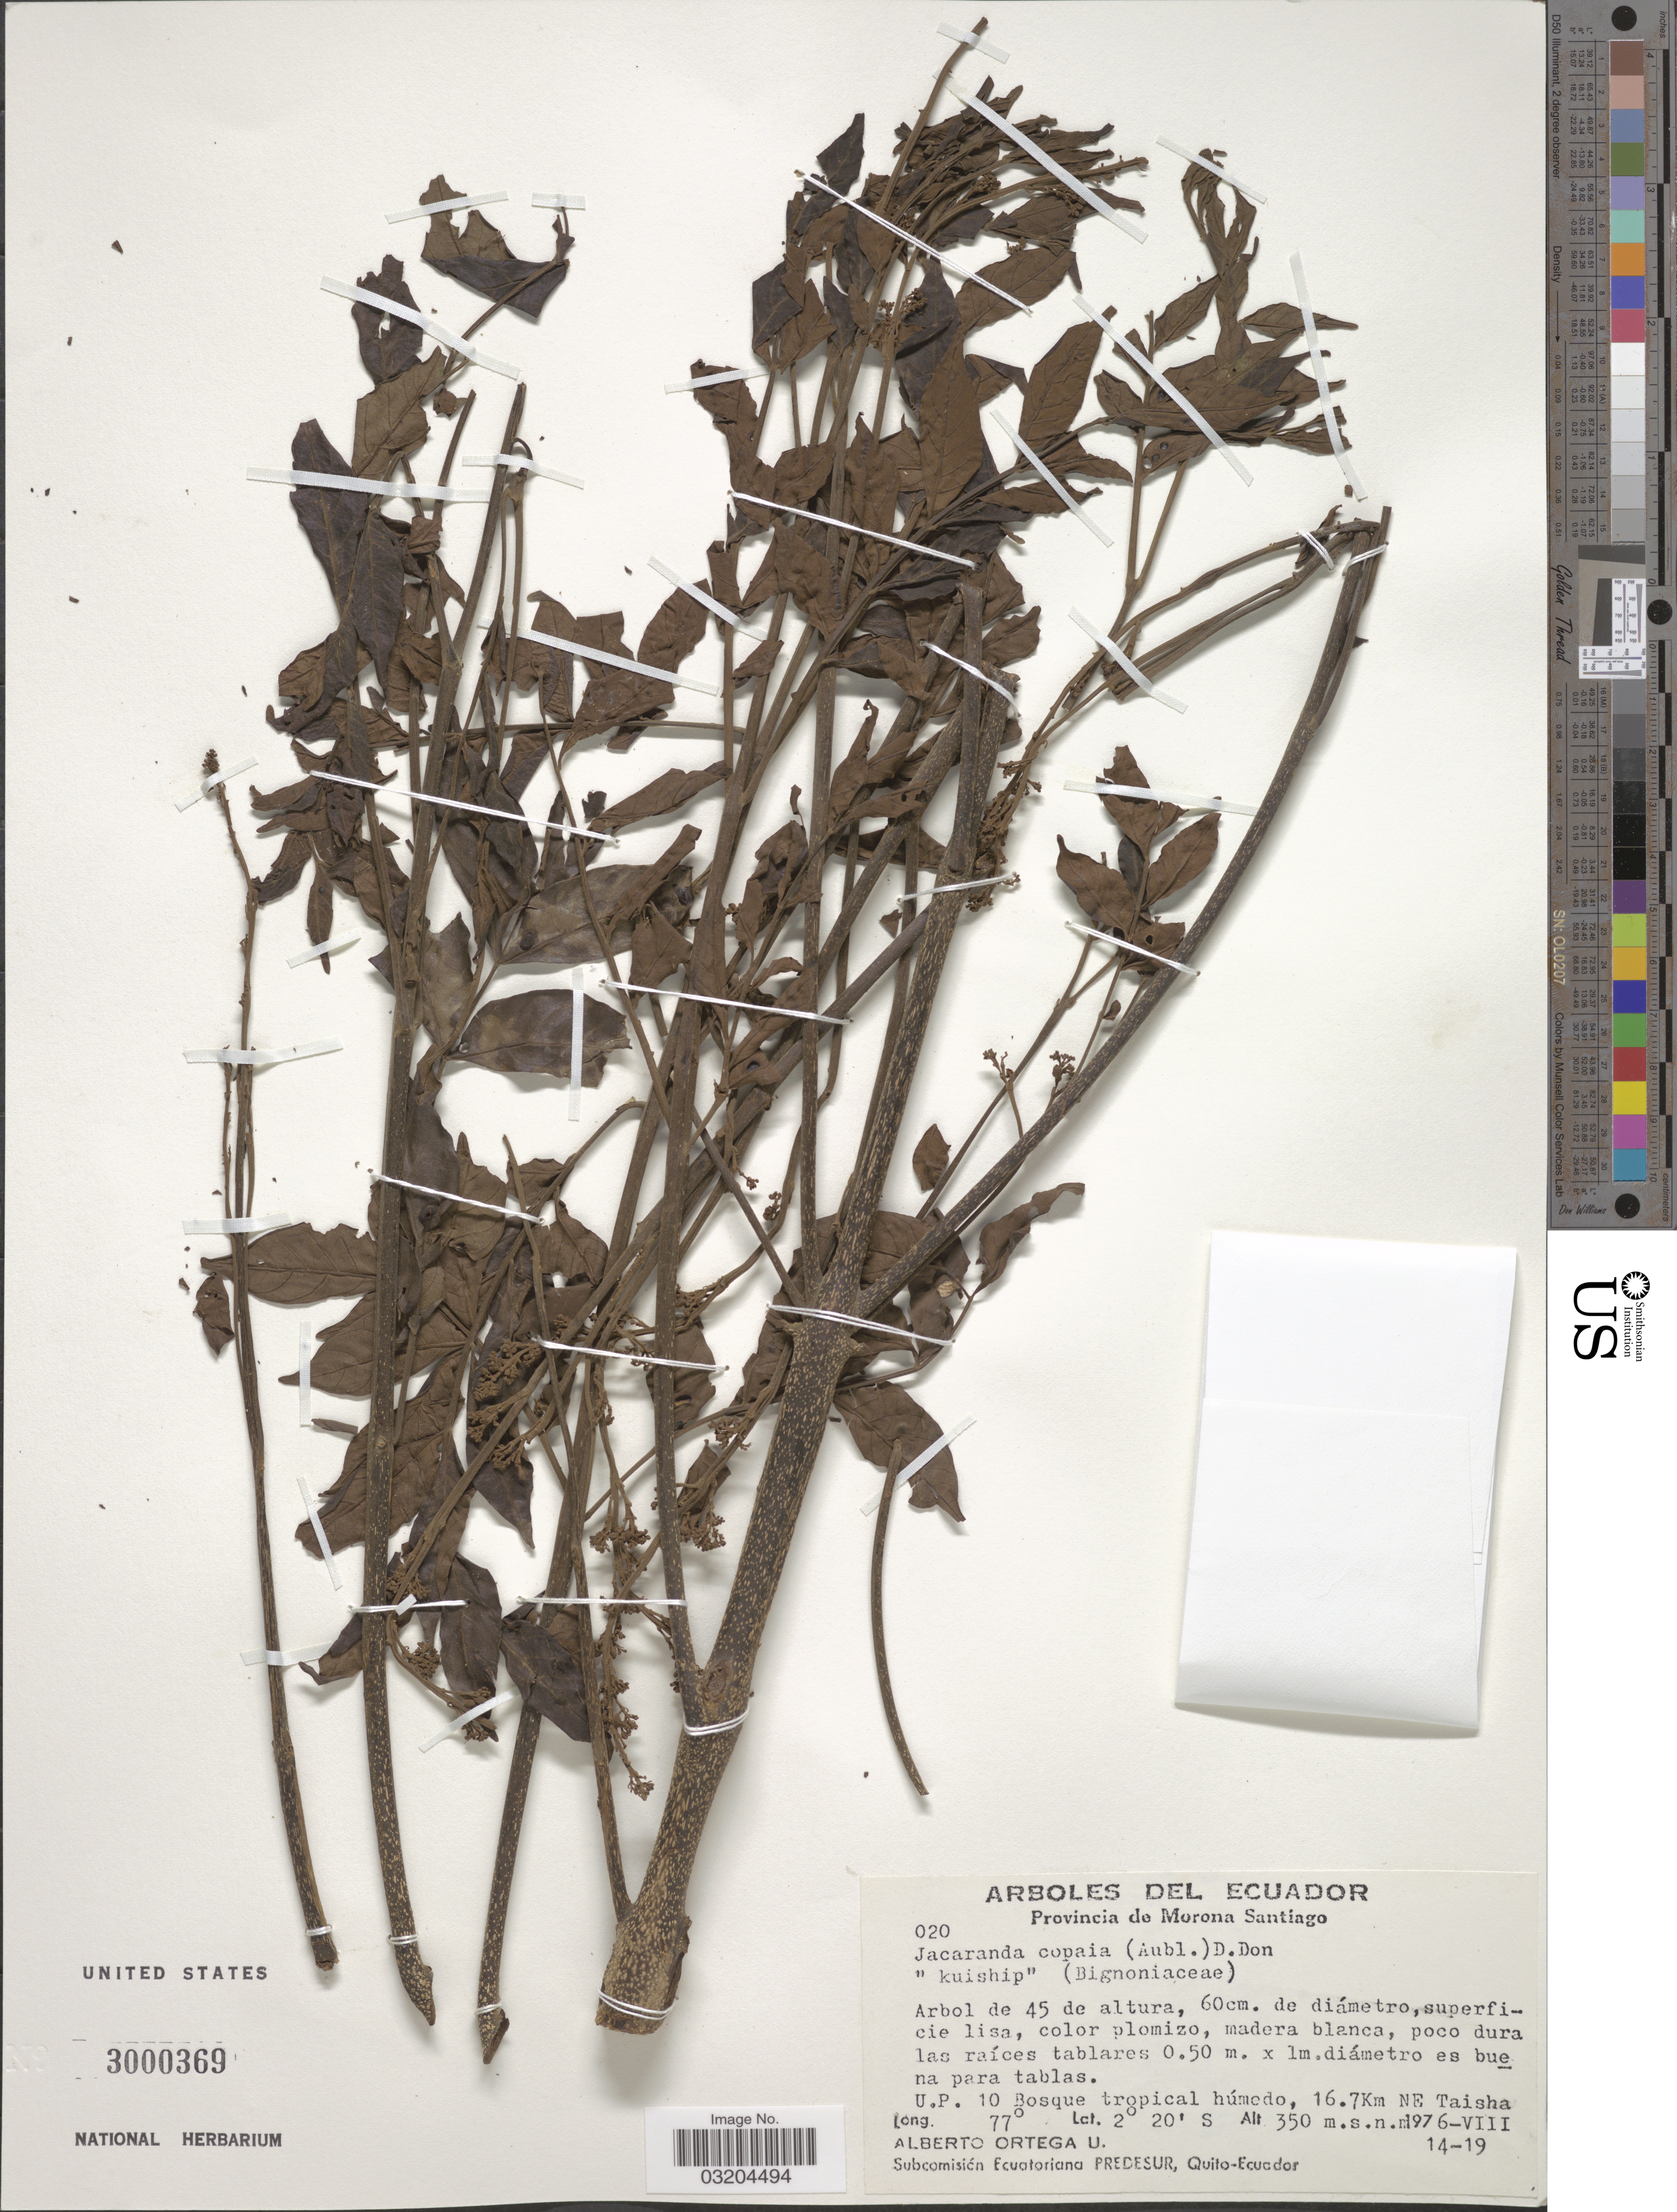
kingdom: Plantae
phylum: Tracheophyta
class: Magnoliopsida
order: Lamiales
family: Bignoniaceae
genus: Jacaranda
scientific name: Jacaranda copaia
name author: (Aubl.) D. Don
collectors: A. T. Ortega U.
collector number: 020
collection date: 1976-08-14/1976-08-19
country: Ecuador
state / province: Morona-Santiago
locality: U.P. 10 Bosques tropical húmedo, 16.7Km NE Taisha.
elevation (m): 350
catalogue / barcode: US 3000369